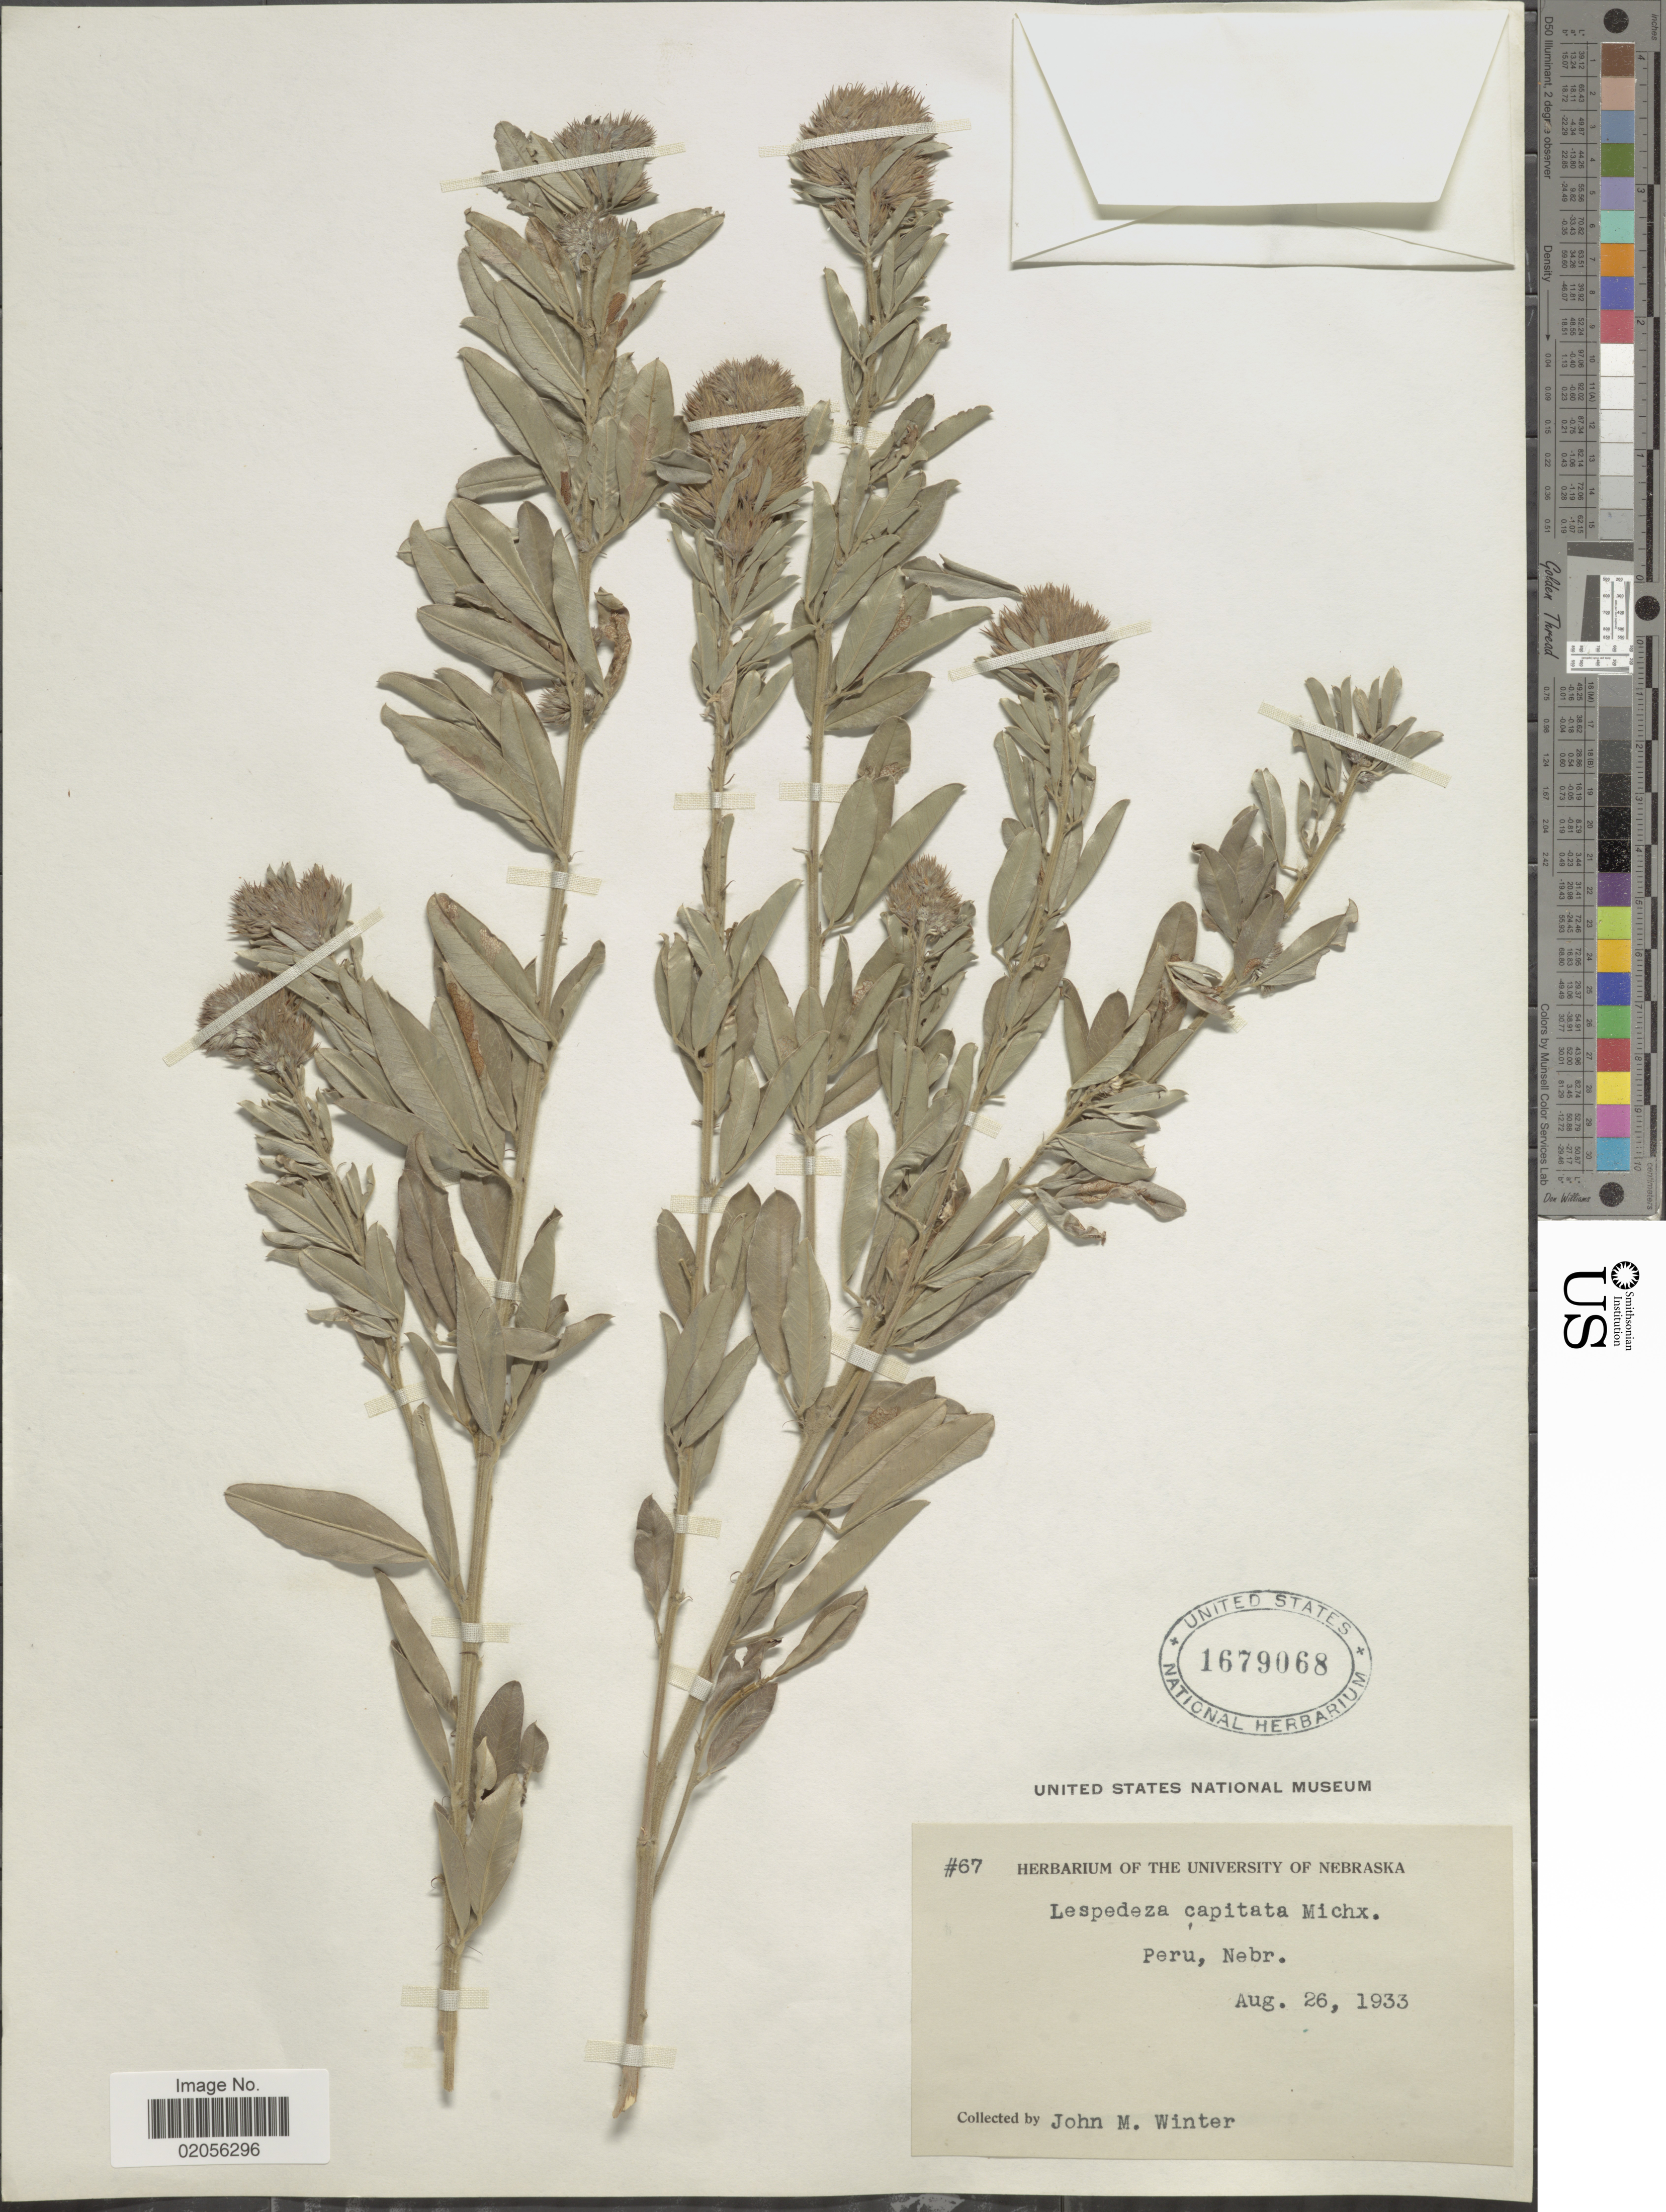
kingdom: Plantae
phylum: Tracheophyta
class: Magnoliopsida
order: Fabales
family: Fabaceae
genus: Lespedeza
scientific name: Lespedeza capitata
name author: Michx.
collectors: J. M. Winter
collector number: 67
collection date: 1933-08-26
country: United States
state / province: Nebraska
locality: Peru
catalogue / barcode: US 1679068